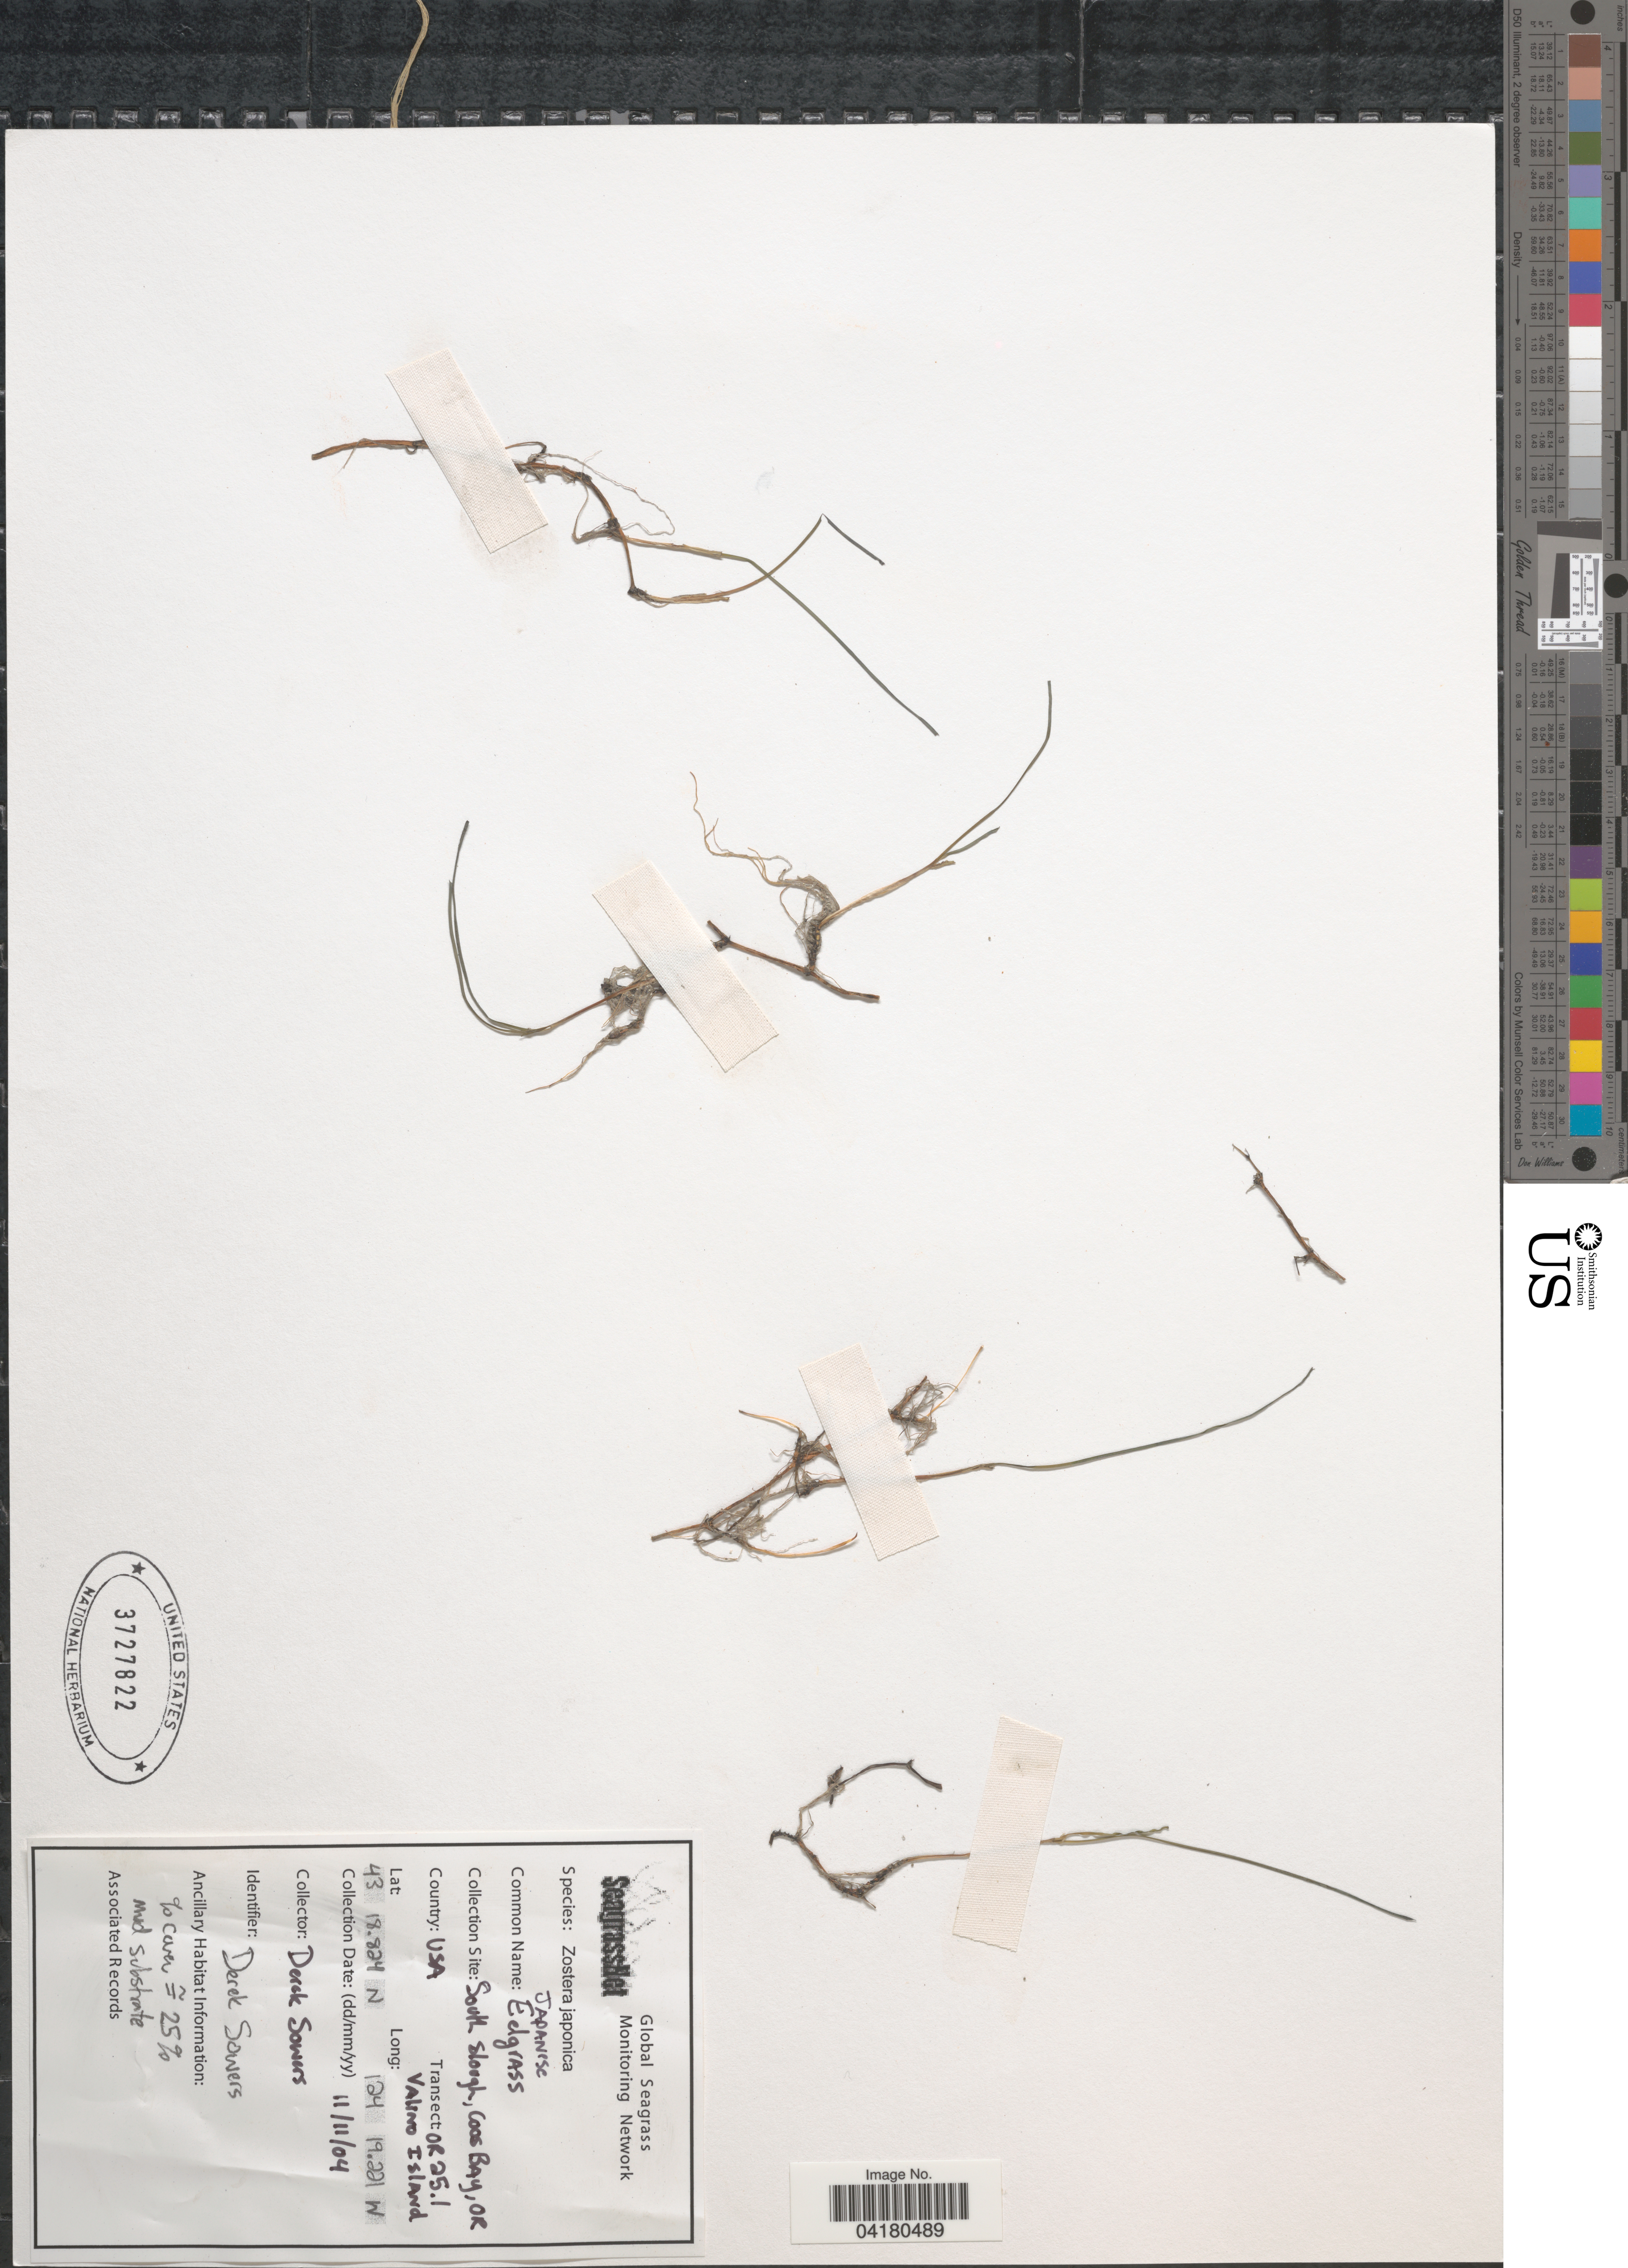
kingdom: Plantae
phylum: Tracheophyta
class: Liliopsida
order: Alismatales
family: Zosteraceae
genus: Zostera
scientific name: Zostera japonica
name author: Asch. & Graebn.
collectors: D. Sowers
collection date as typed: Transcribed d/m/y: 11/11/4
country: United States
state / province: Oregon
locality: Collection Site: South Slough, Coos Bay. Transect: OR25.1 Valino Island.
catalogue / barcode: US 3727822